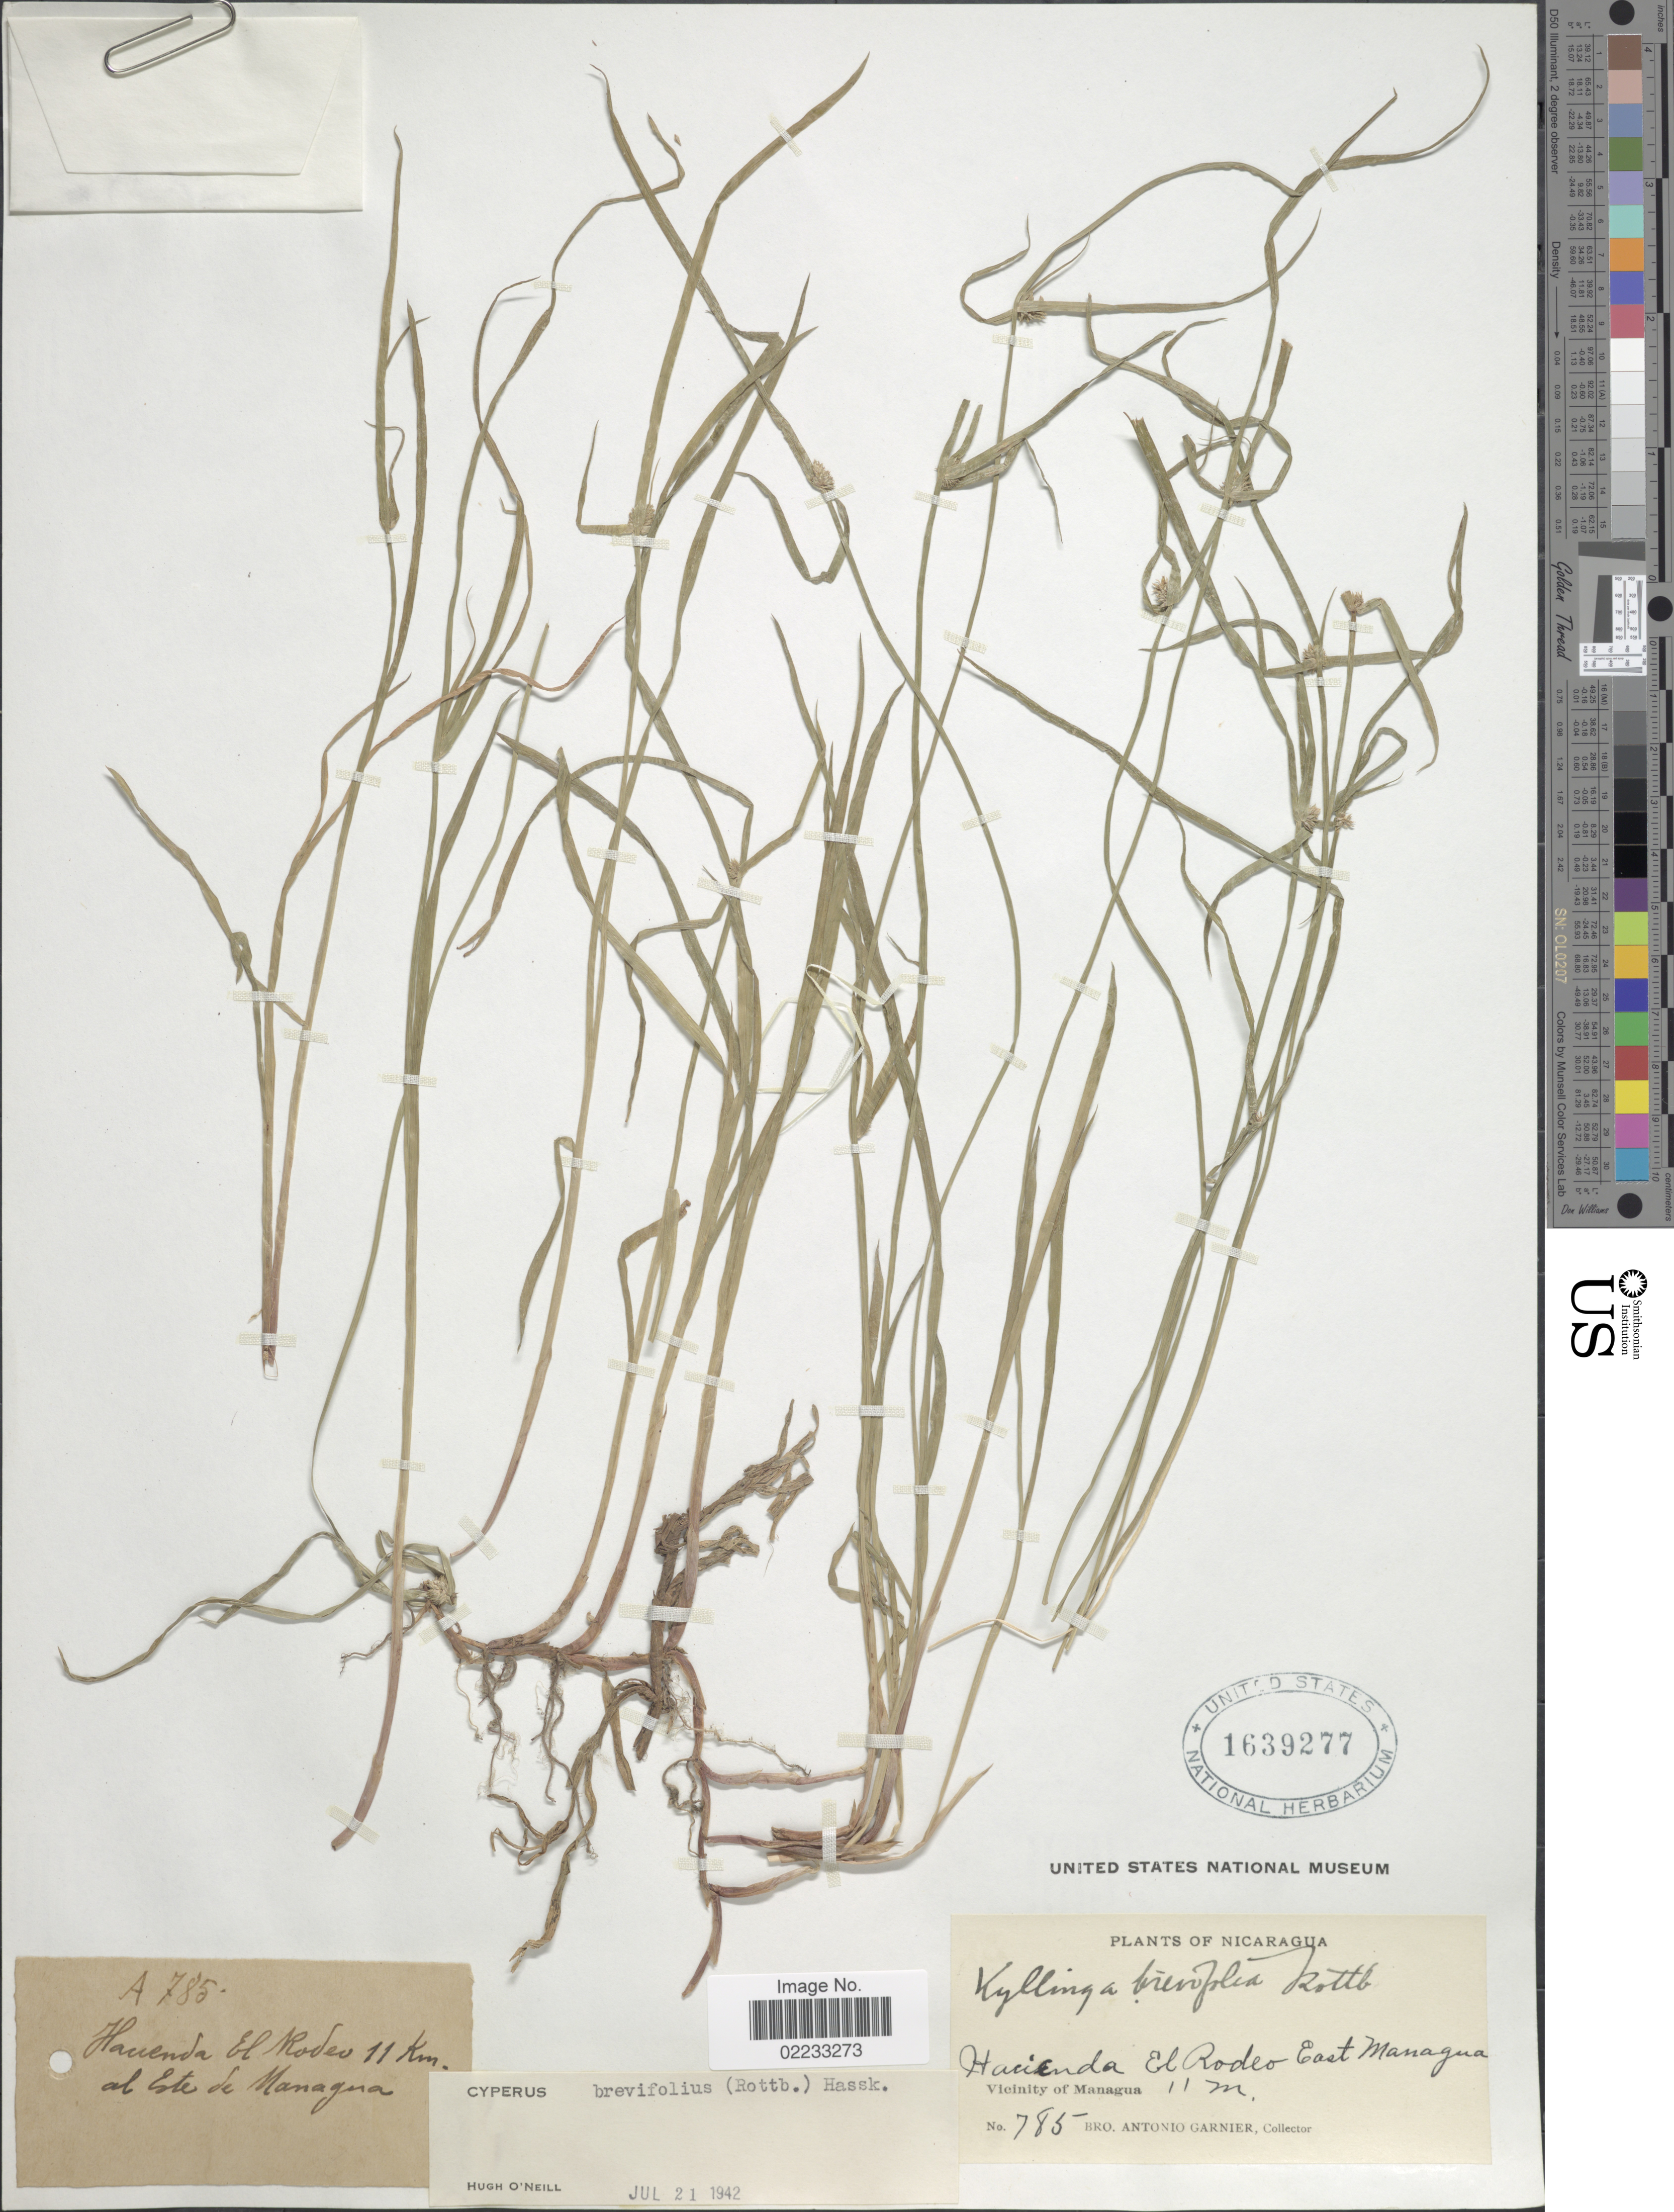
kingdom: Plantae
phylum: Tracheophyta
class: Liliopsida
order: Poales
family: Cyperaceae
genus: Cyperus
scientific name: Cyperus brevifolius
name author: (Rottb.) Hassk.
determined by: Strong, M. T., (US), Smithsonian Institution - National Museum of Natural History (UNITED STATES)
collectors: Bro. A. Garnier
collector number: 785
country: Nicaragua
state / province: Managua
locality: Hacienda El Rodeo East Managua, Vicinity of Managua, Hacienda El Rodeo 11 Km. al Este de Mangua.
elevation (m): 11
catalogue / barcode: US 1639277